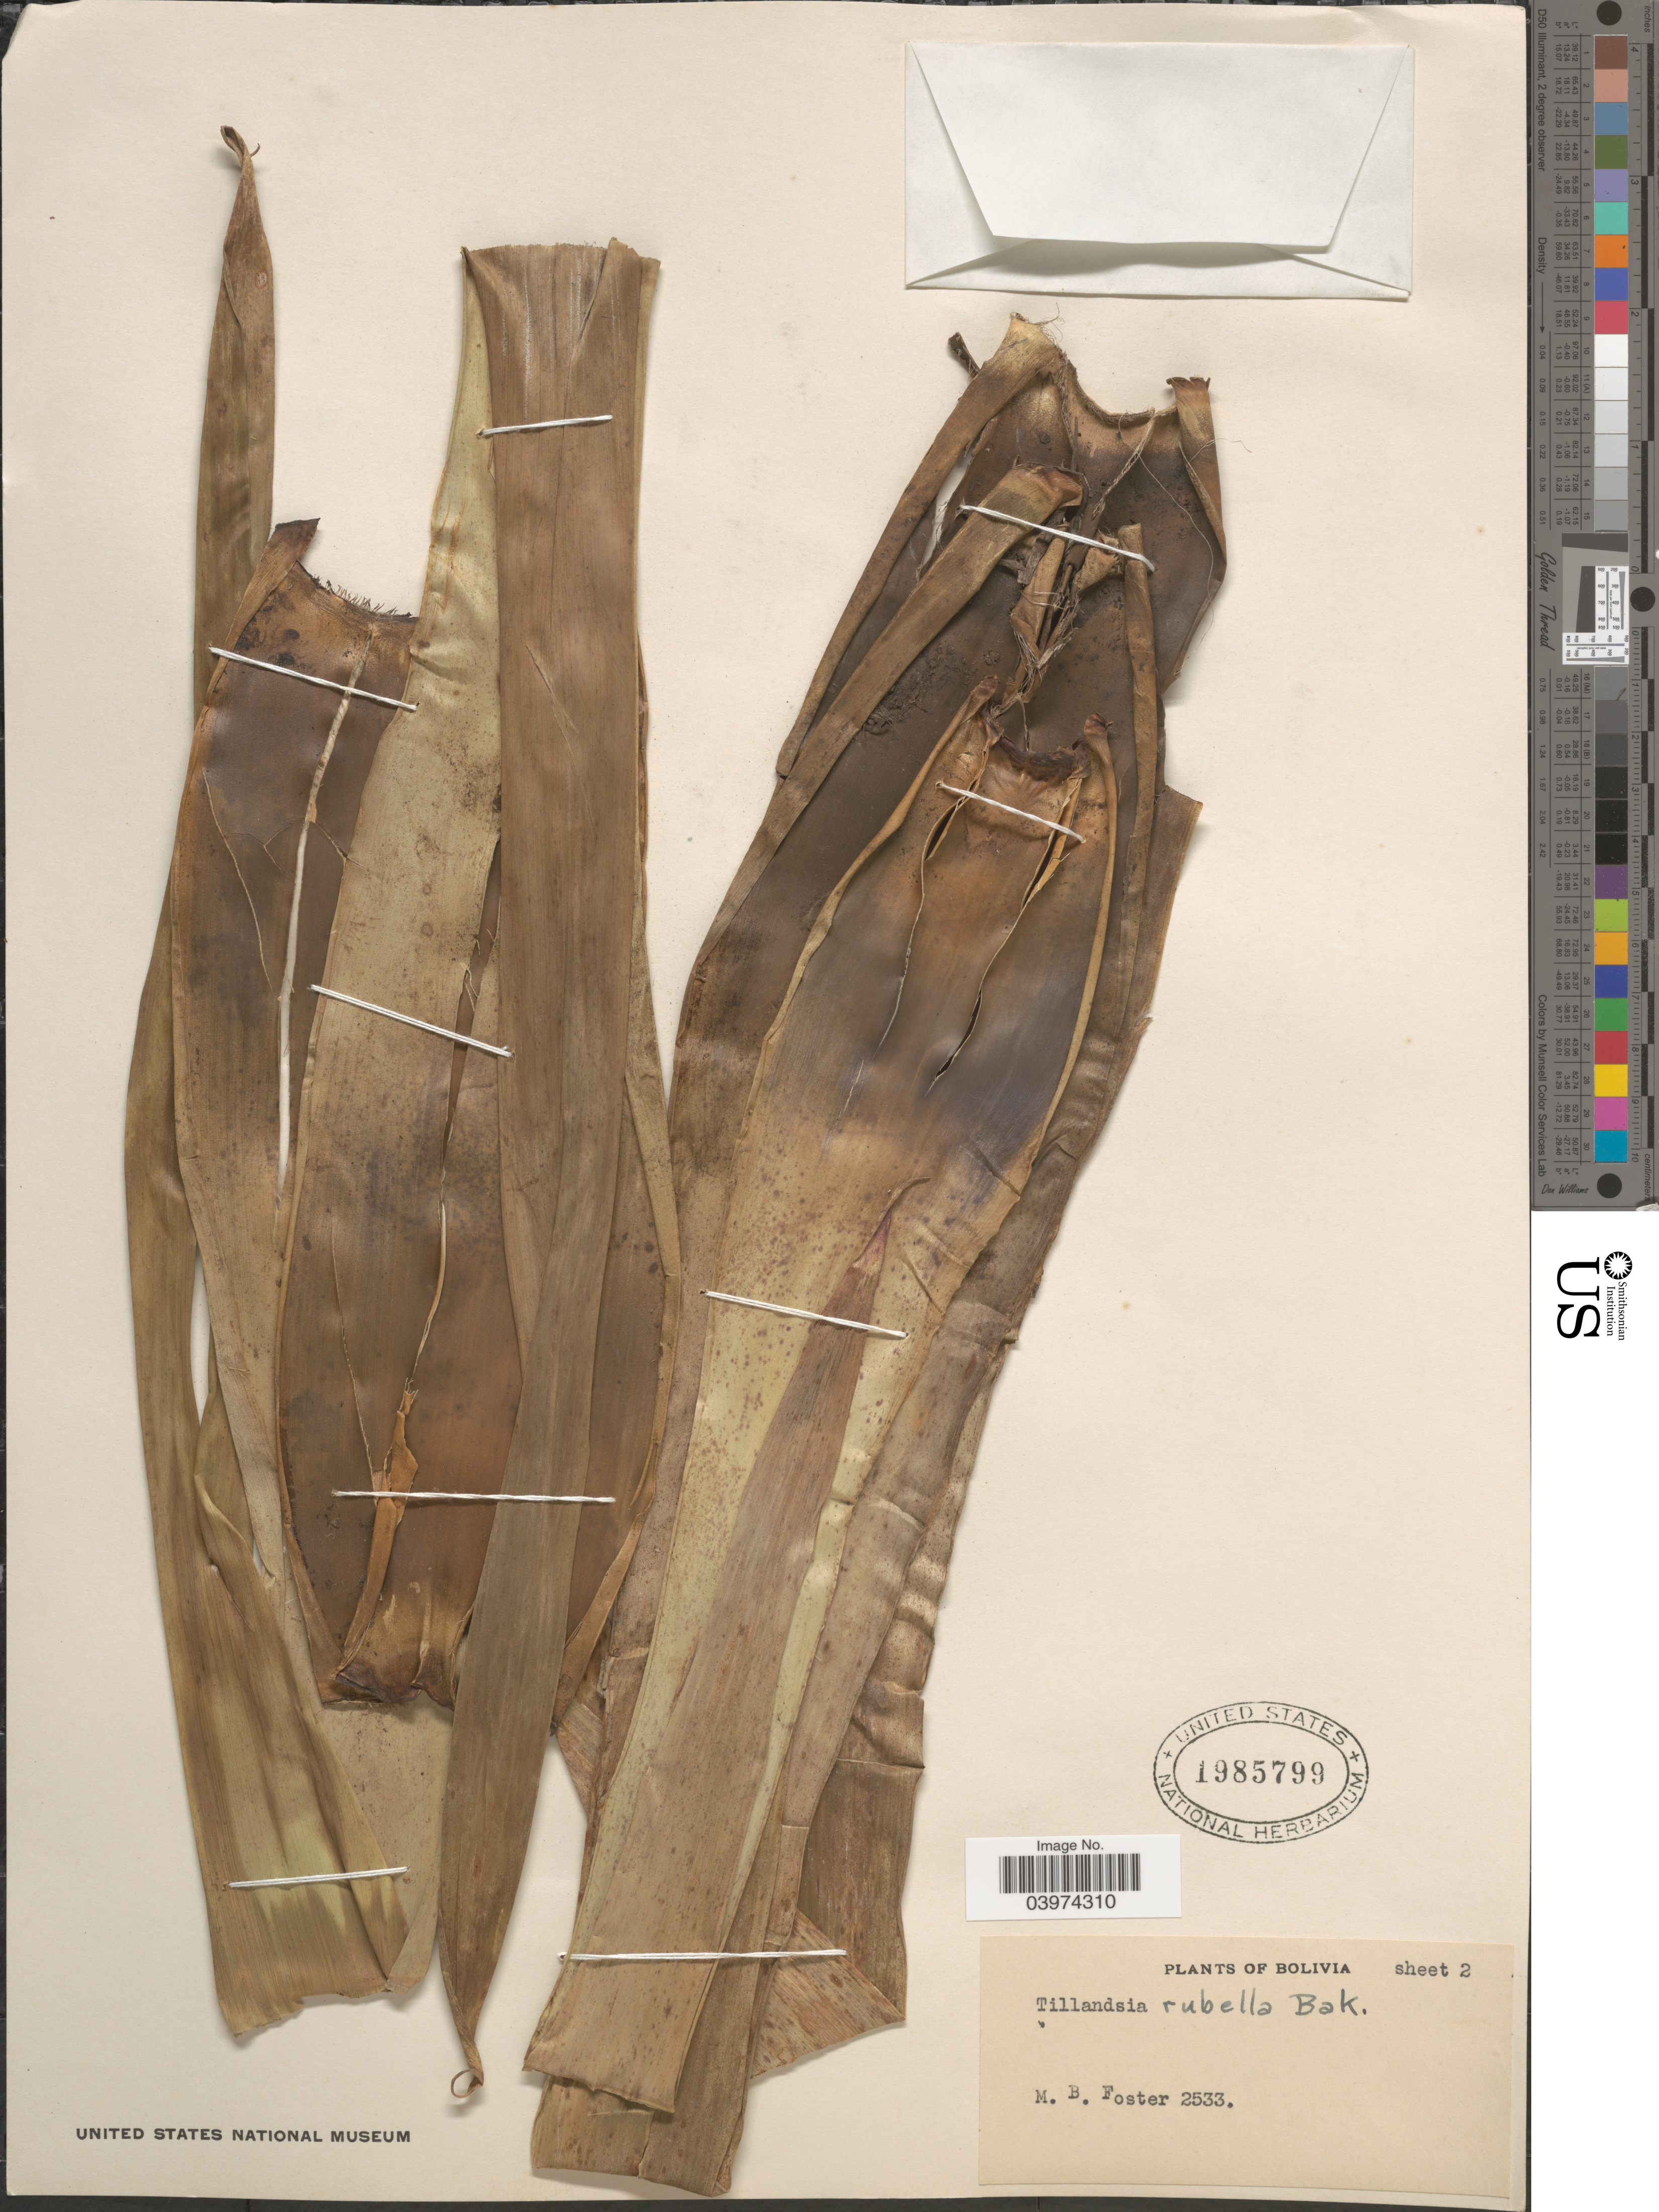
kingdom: Plantae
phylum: Tracheophyta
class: Liliopsida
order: Poales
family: Bromeliaceae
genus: Tillandsia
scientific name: Tillandsia rubella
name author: Baker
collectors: M. B. Foster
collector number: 2533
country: Bolivia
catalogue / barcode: US 1985799